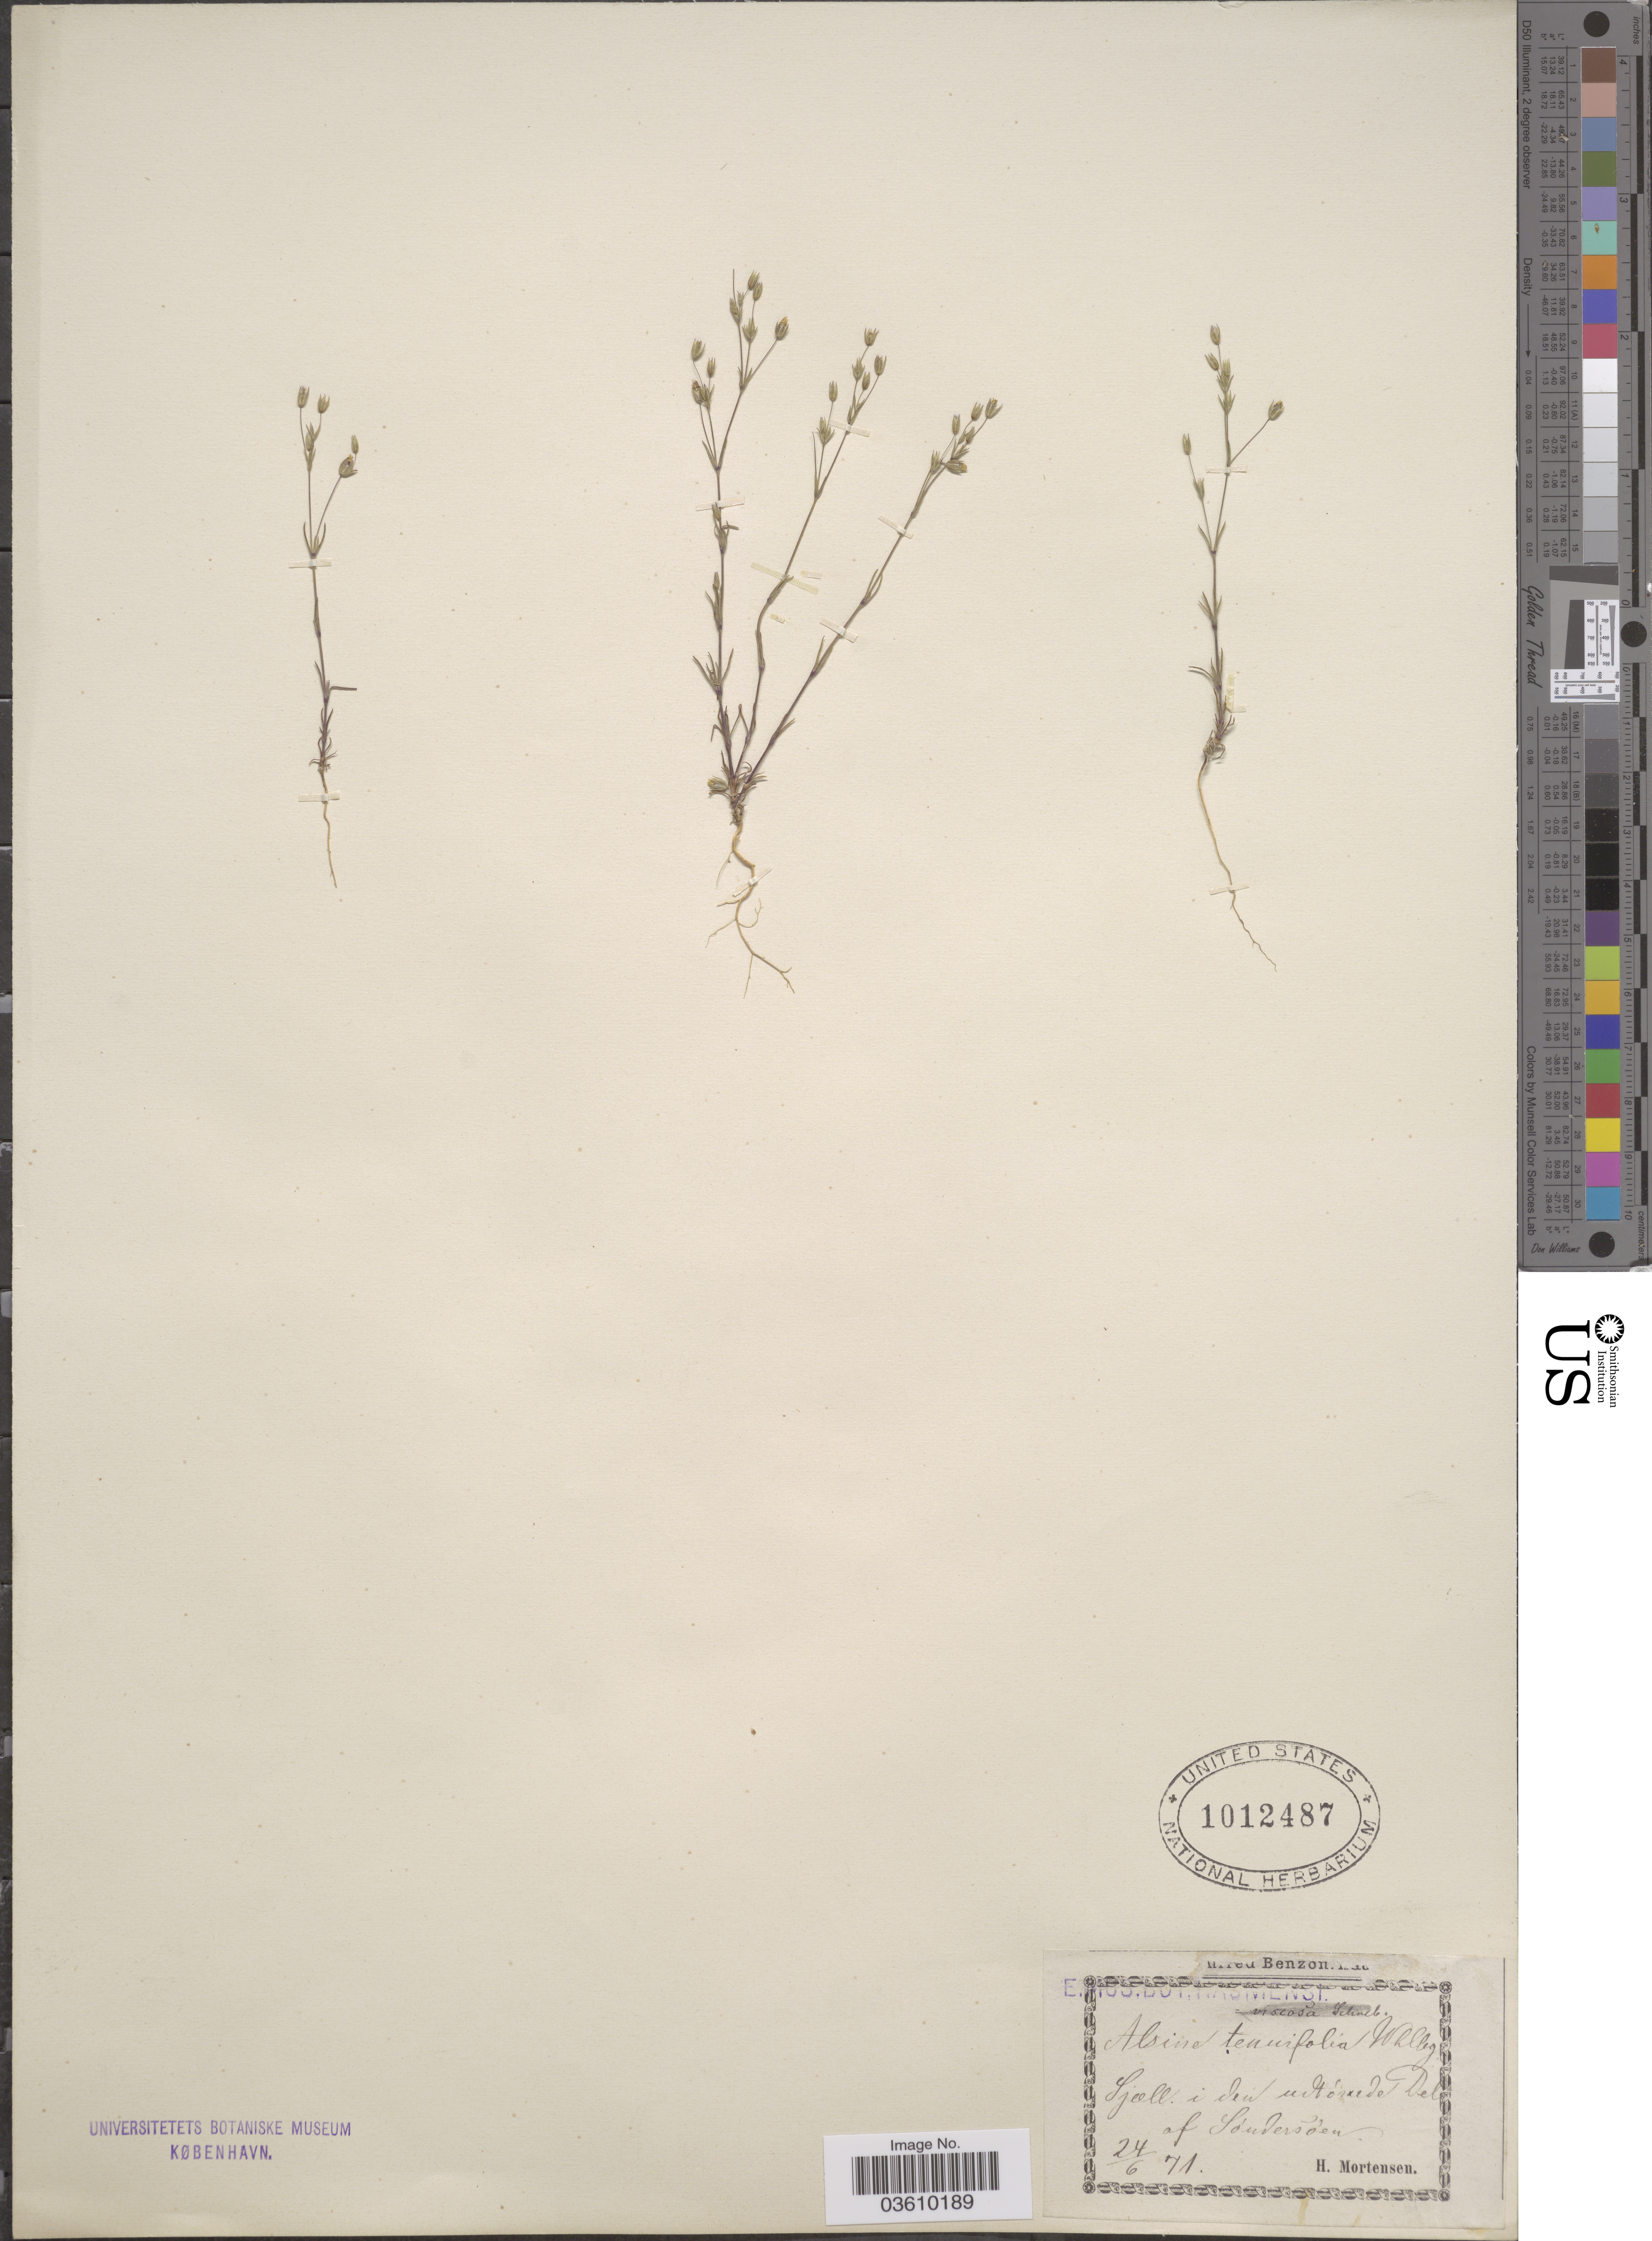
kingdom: Plantae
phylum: Tracheophyta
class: Magnoliopsida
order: Caryophyllales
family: Caryophyllaceae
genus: Stellaria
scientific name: Stellaria stricta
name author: Richardson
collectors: H. Mortensen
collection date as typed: Transcribed d/m/y: 24/6/71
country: Denmark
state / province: Sjæland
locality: Sjæll. i den udtórede Del af Sóndersóen.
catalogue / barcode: US 1012487